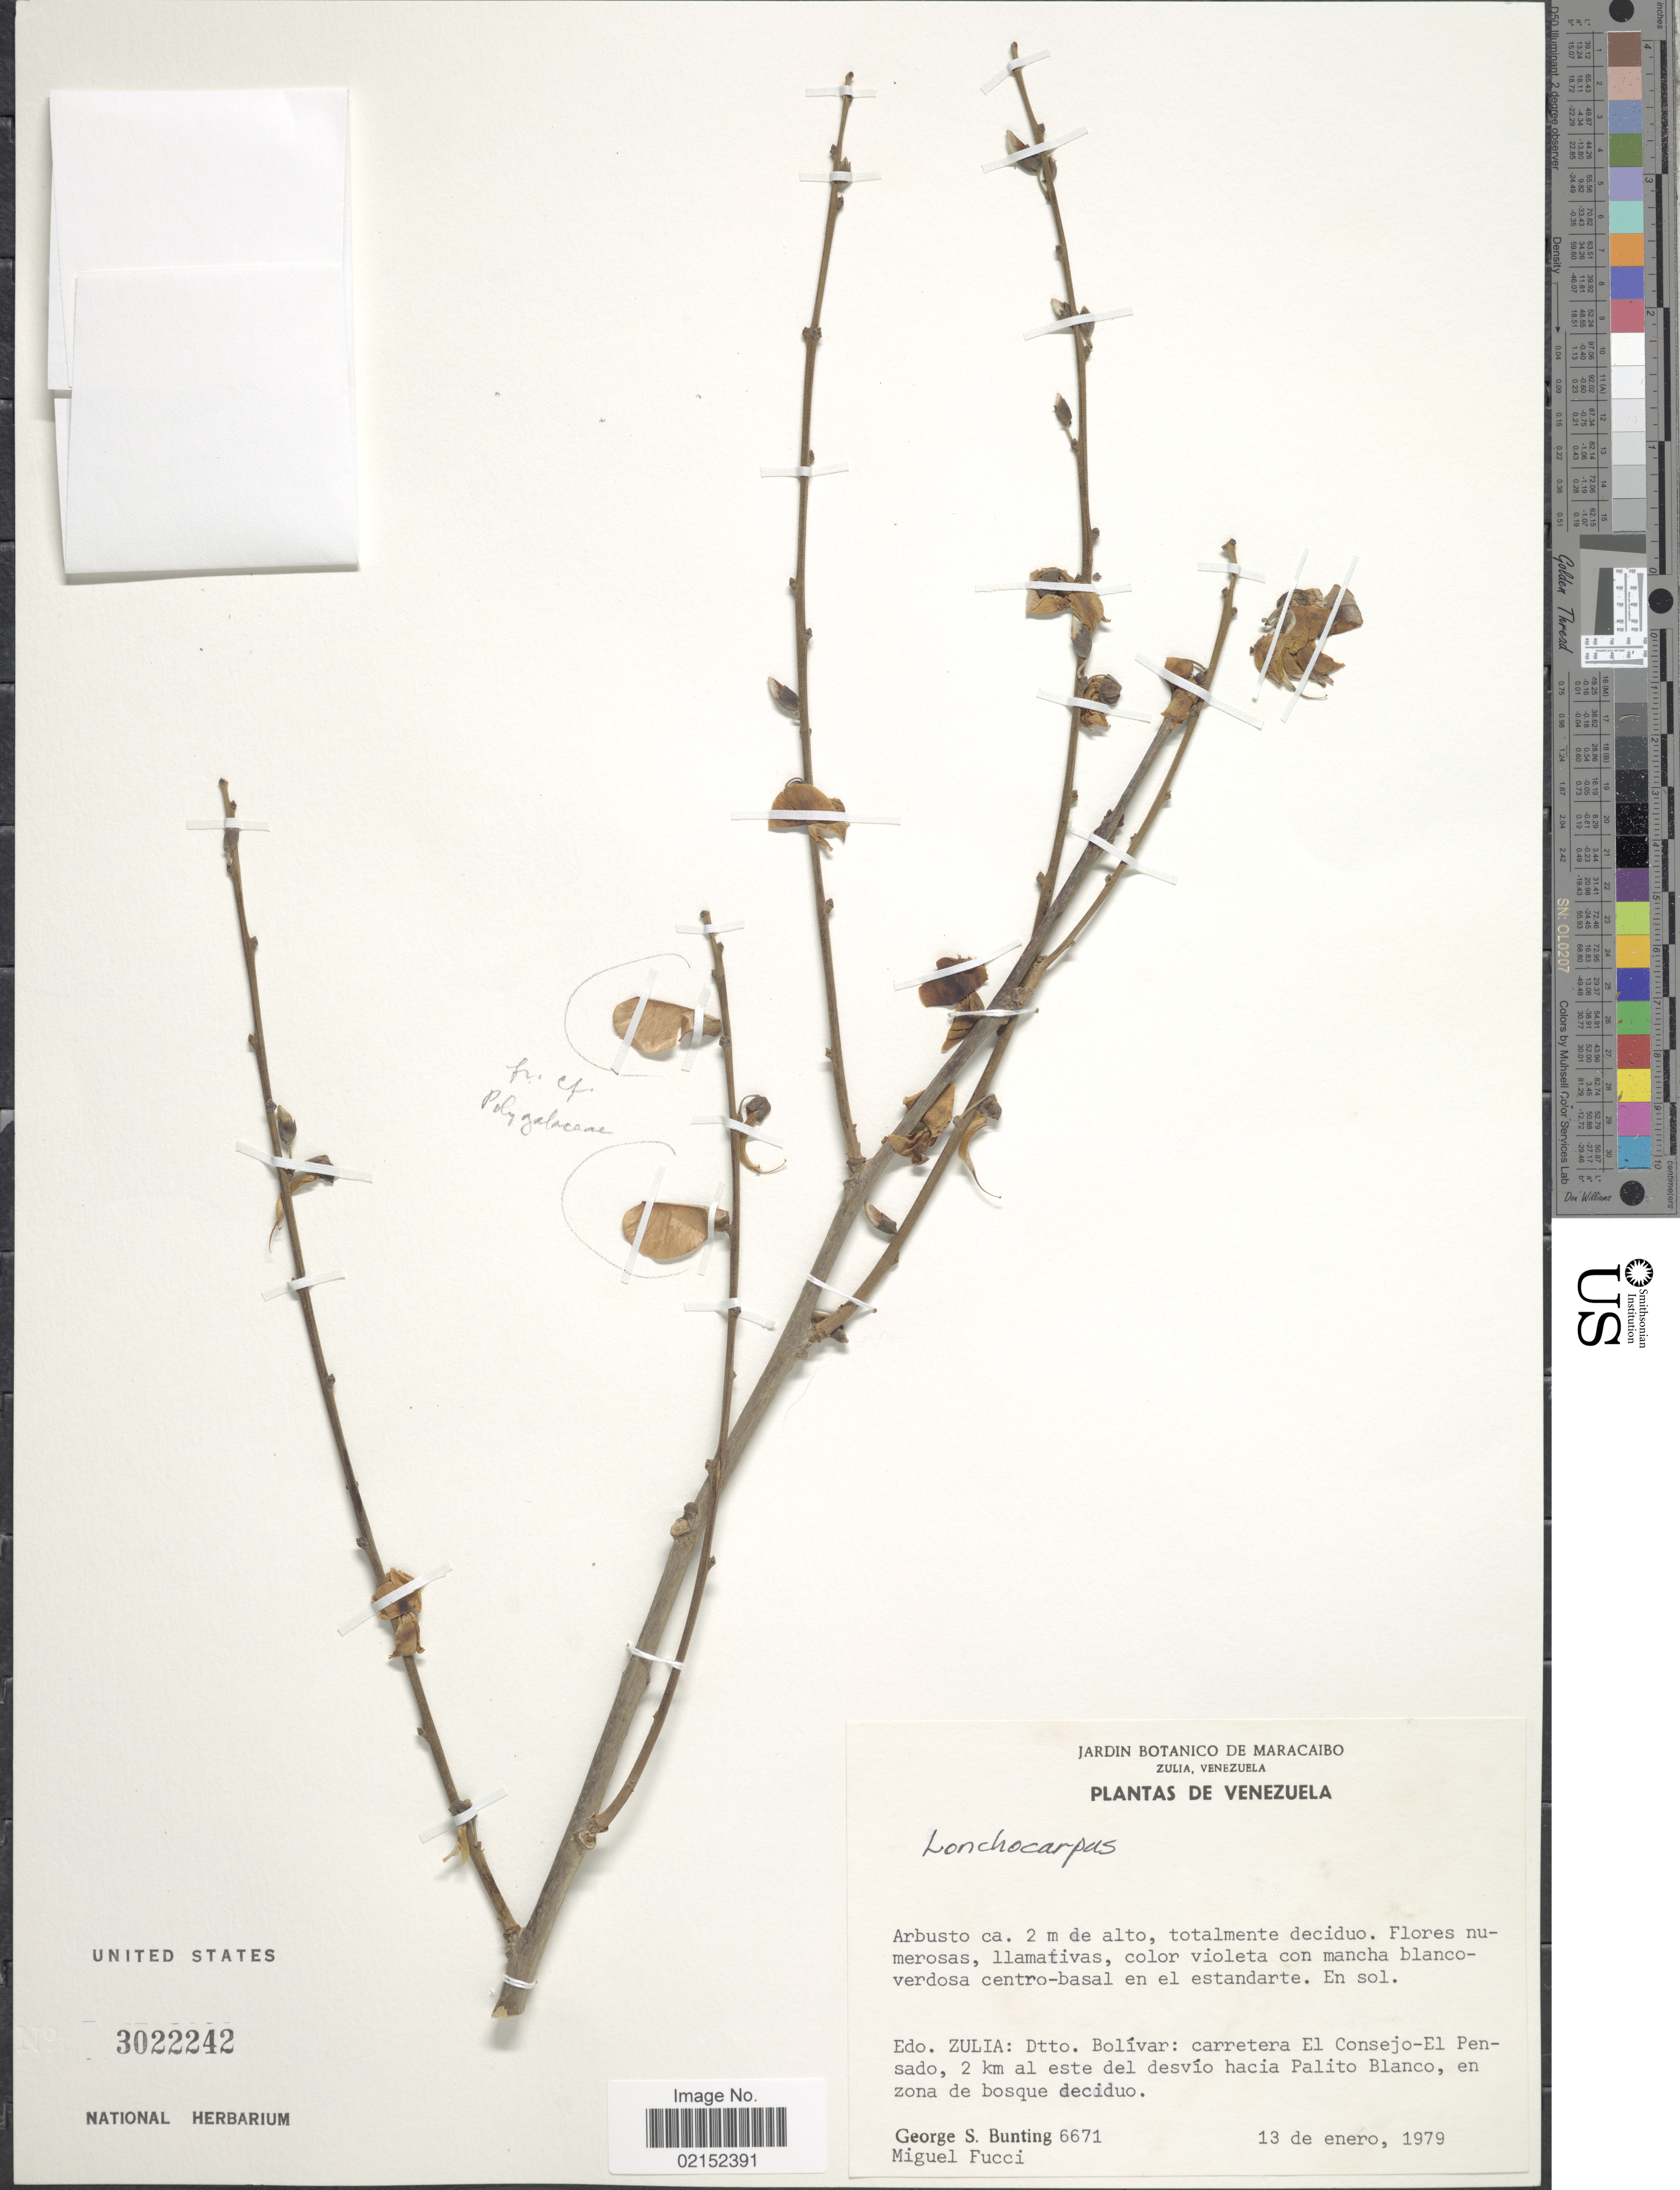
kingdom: Plantae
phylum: Tracheophyta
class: Magnoliopsida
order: Fabales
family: Fabaceae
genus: Lonchocarpus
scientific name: Lonchocarpus sp.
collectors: G. S. Bunting & M. Fucci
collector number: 6671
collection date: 1979-01-13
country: Venezuela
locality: Edo. Zulia: Dtto. Bolivar: carretera El Conseja-El Pensado, 2 km al este del desvio hacia Palito Blanco, en zona de bosque deciduo.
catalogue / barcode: US 3022242